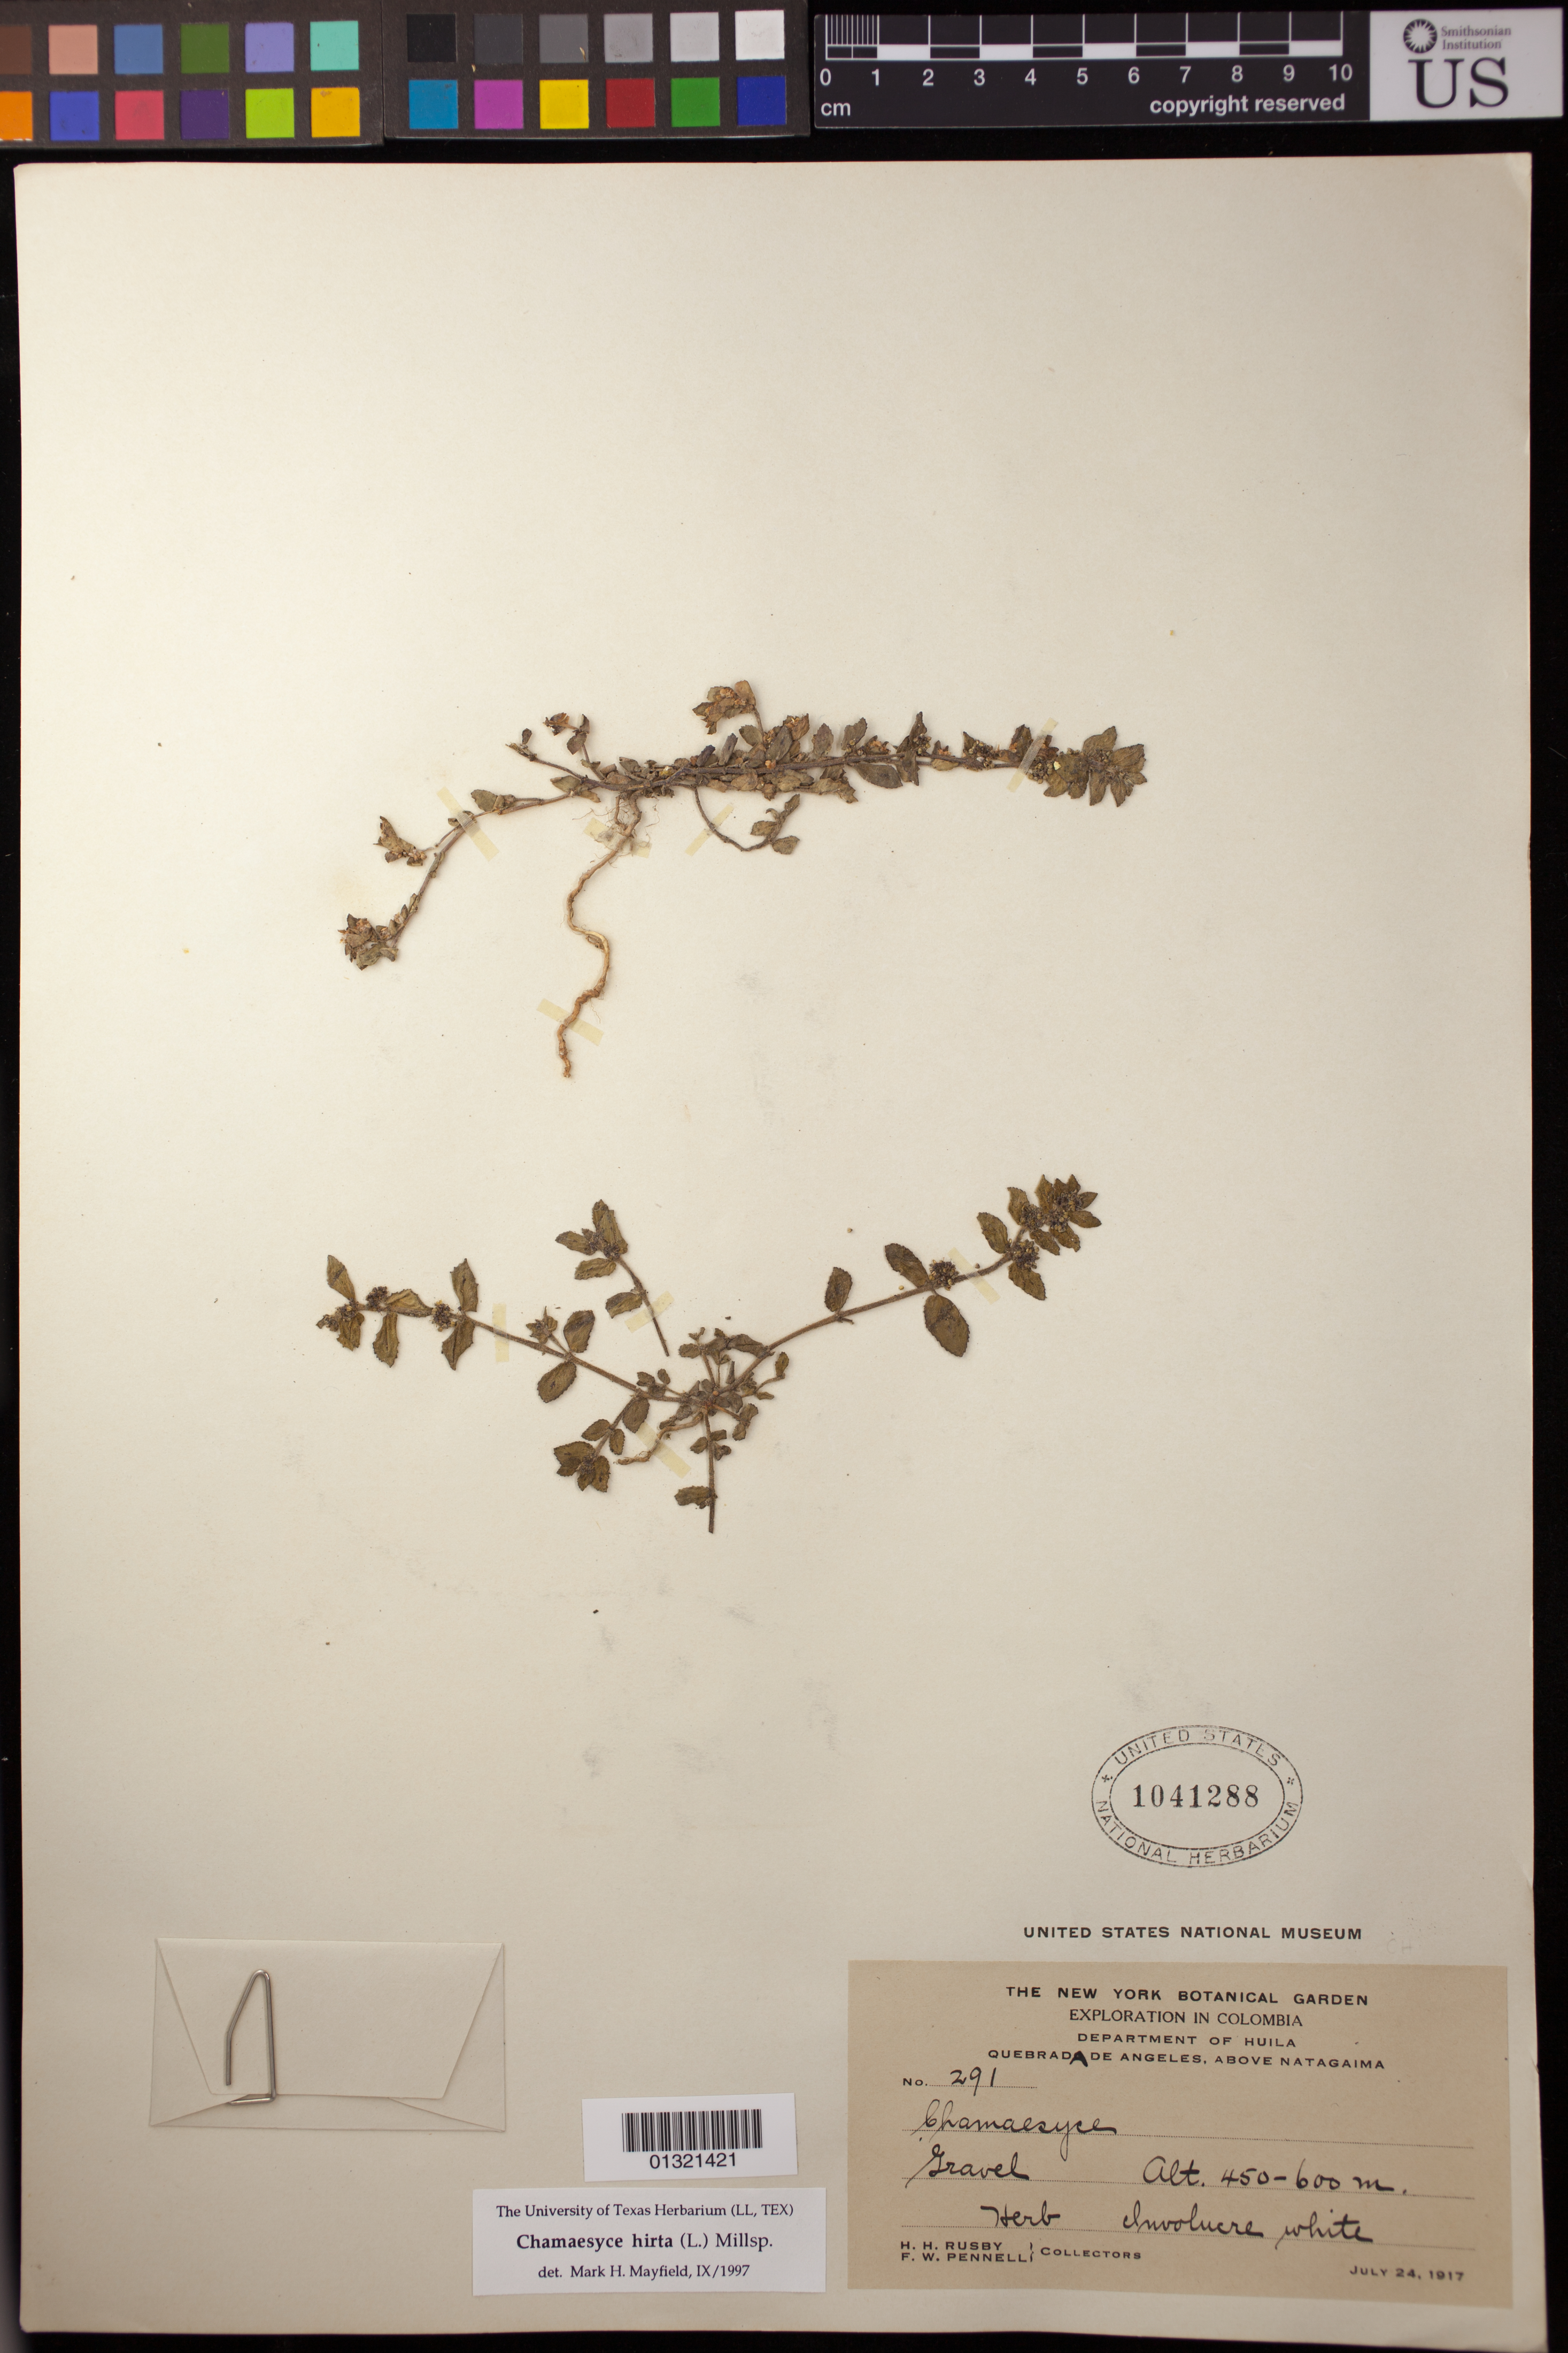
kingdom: Plantae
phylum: Tracheophyta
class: Magnoliopsida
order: Malpighiales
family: Euphorbiaceae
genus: Euphorbia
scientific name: Euphorbia hirta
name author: L.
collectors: H. H. Rusby & F. W. Pennell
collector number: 291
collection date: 1917-07-24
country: Colombia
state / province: Huila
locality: Quebrada de Angeles, above Natagaima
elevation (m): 450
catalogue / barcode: US 1041288